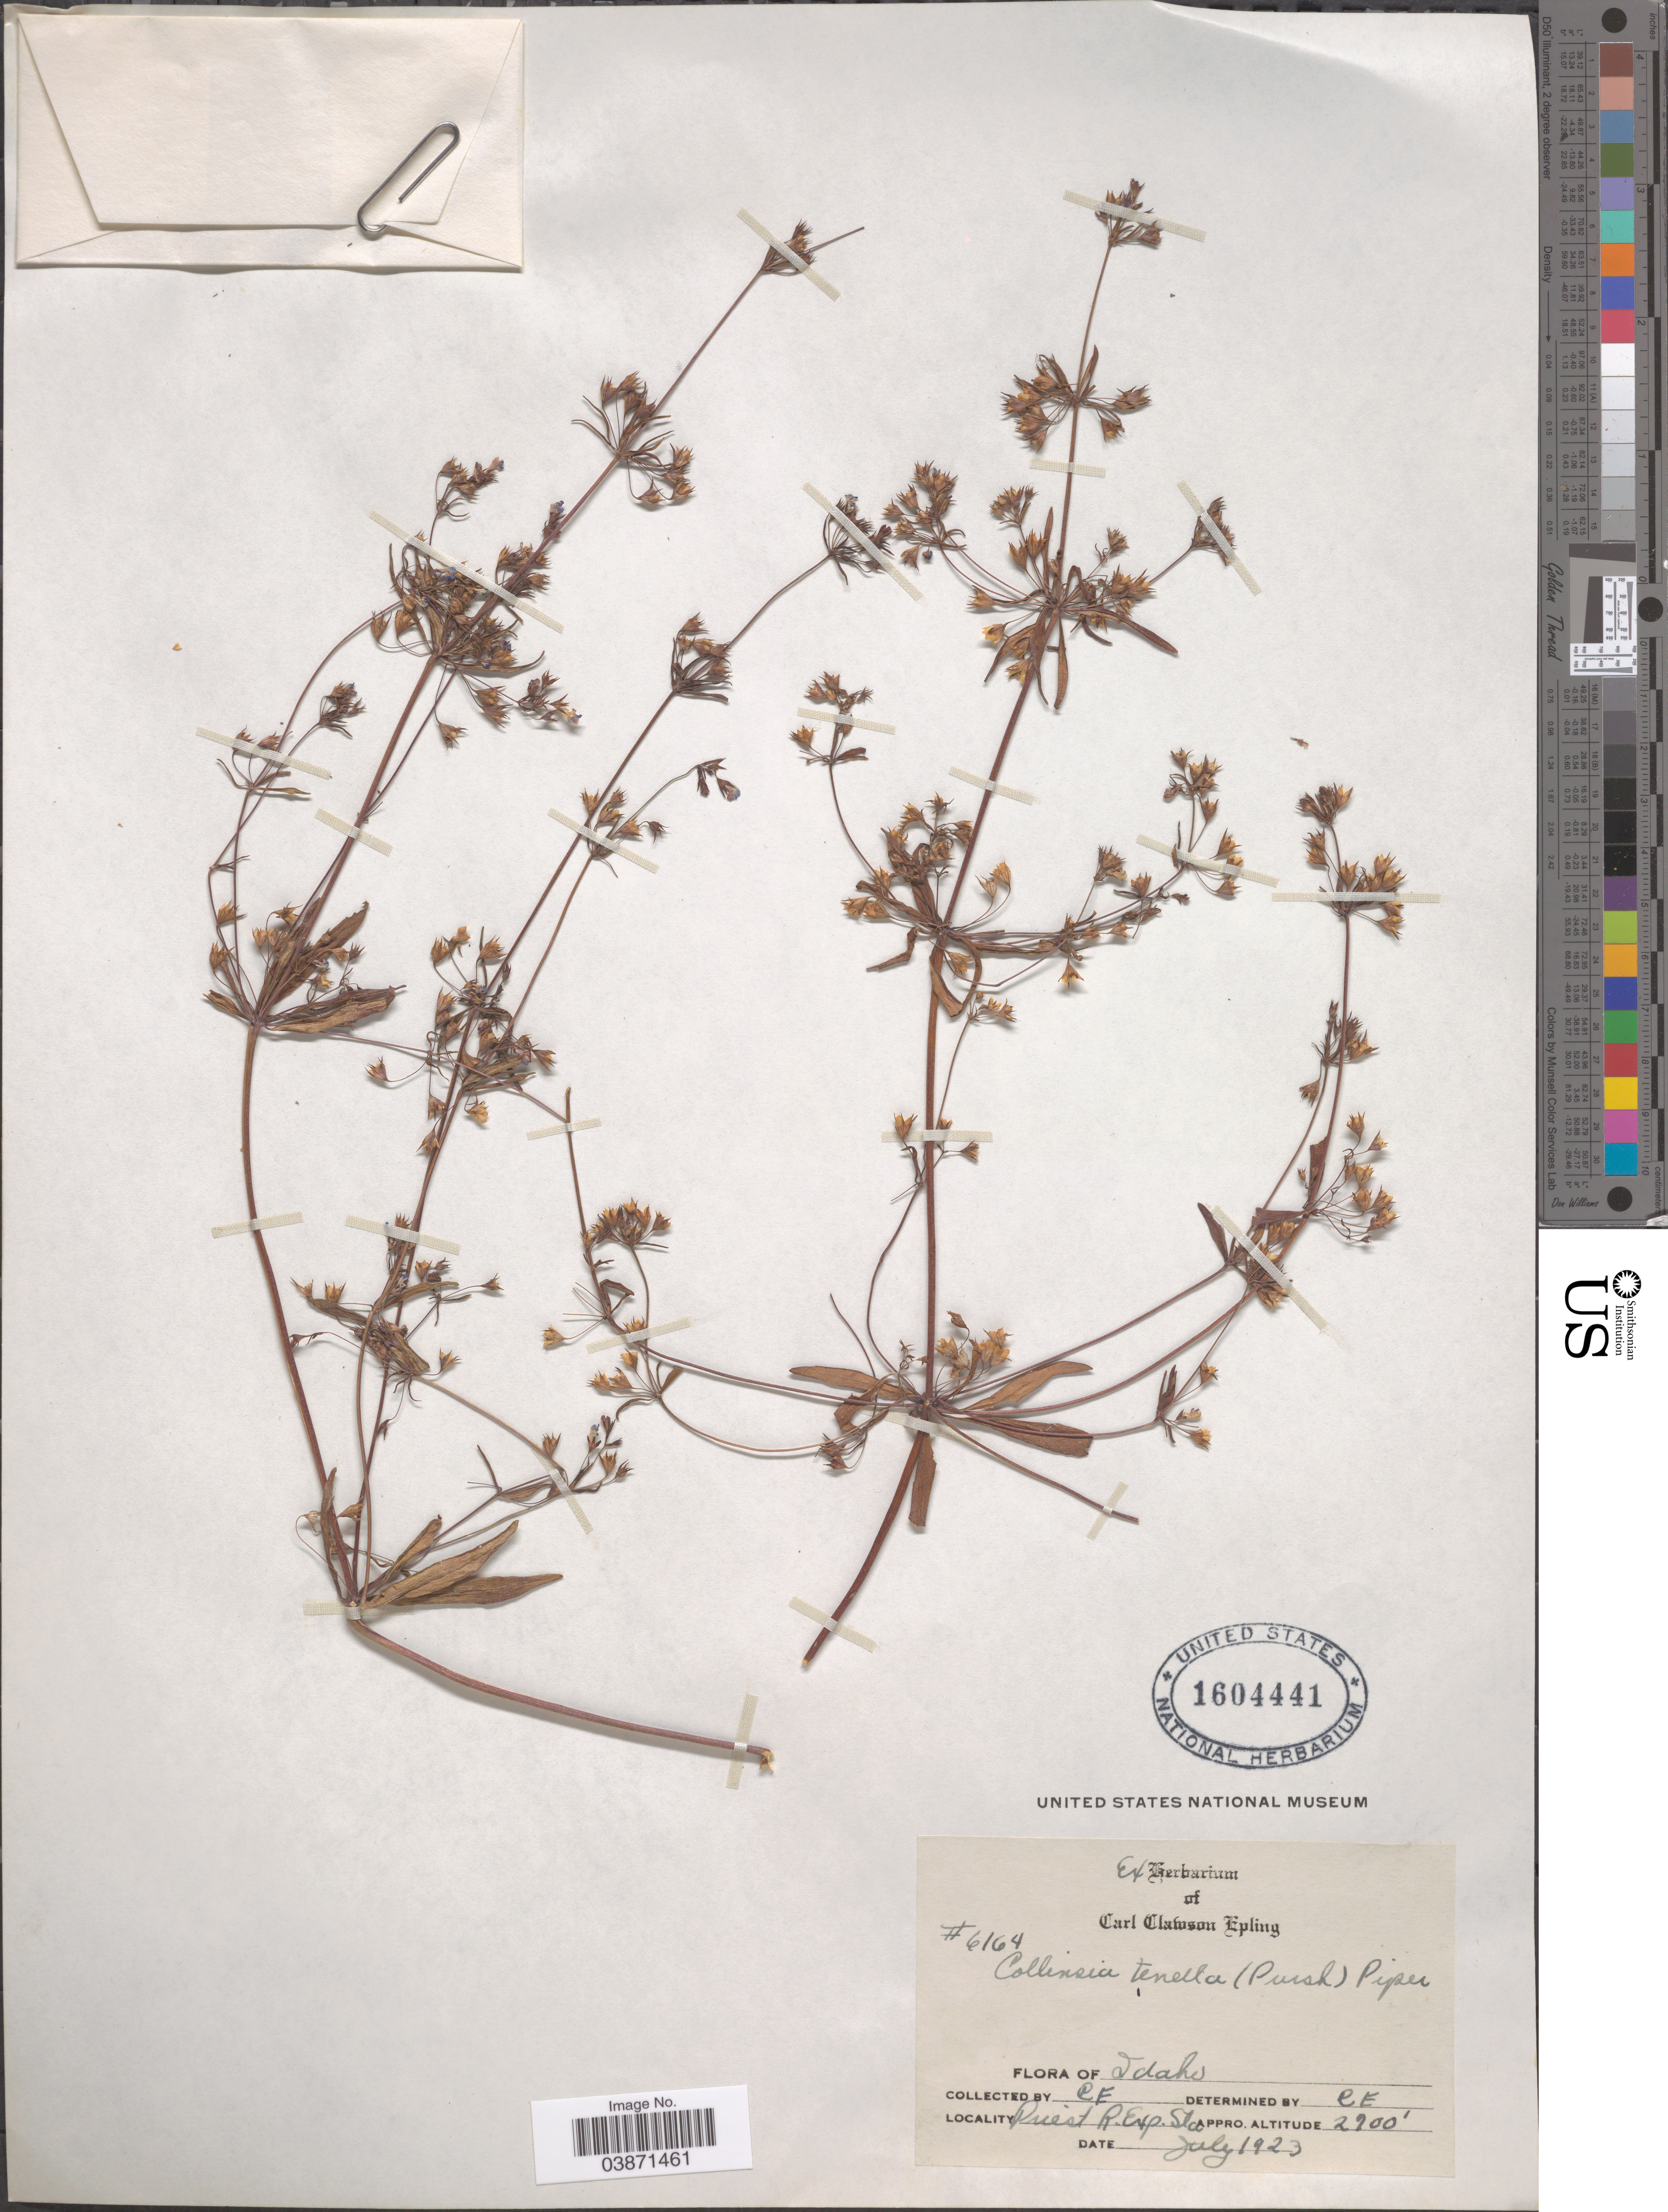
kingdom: Plantae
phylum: Tracheophyta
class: Magnoliopsida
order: Lamiales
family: Plantaginaceae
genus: Collinsia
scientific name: Collinsia tenella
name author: Benth.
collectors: C. C. Epling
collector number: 6164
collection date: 1923-07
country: United States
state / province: Idaho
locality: Priest R. Exp. Sta.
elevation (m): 823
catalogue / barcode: US 1604441